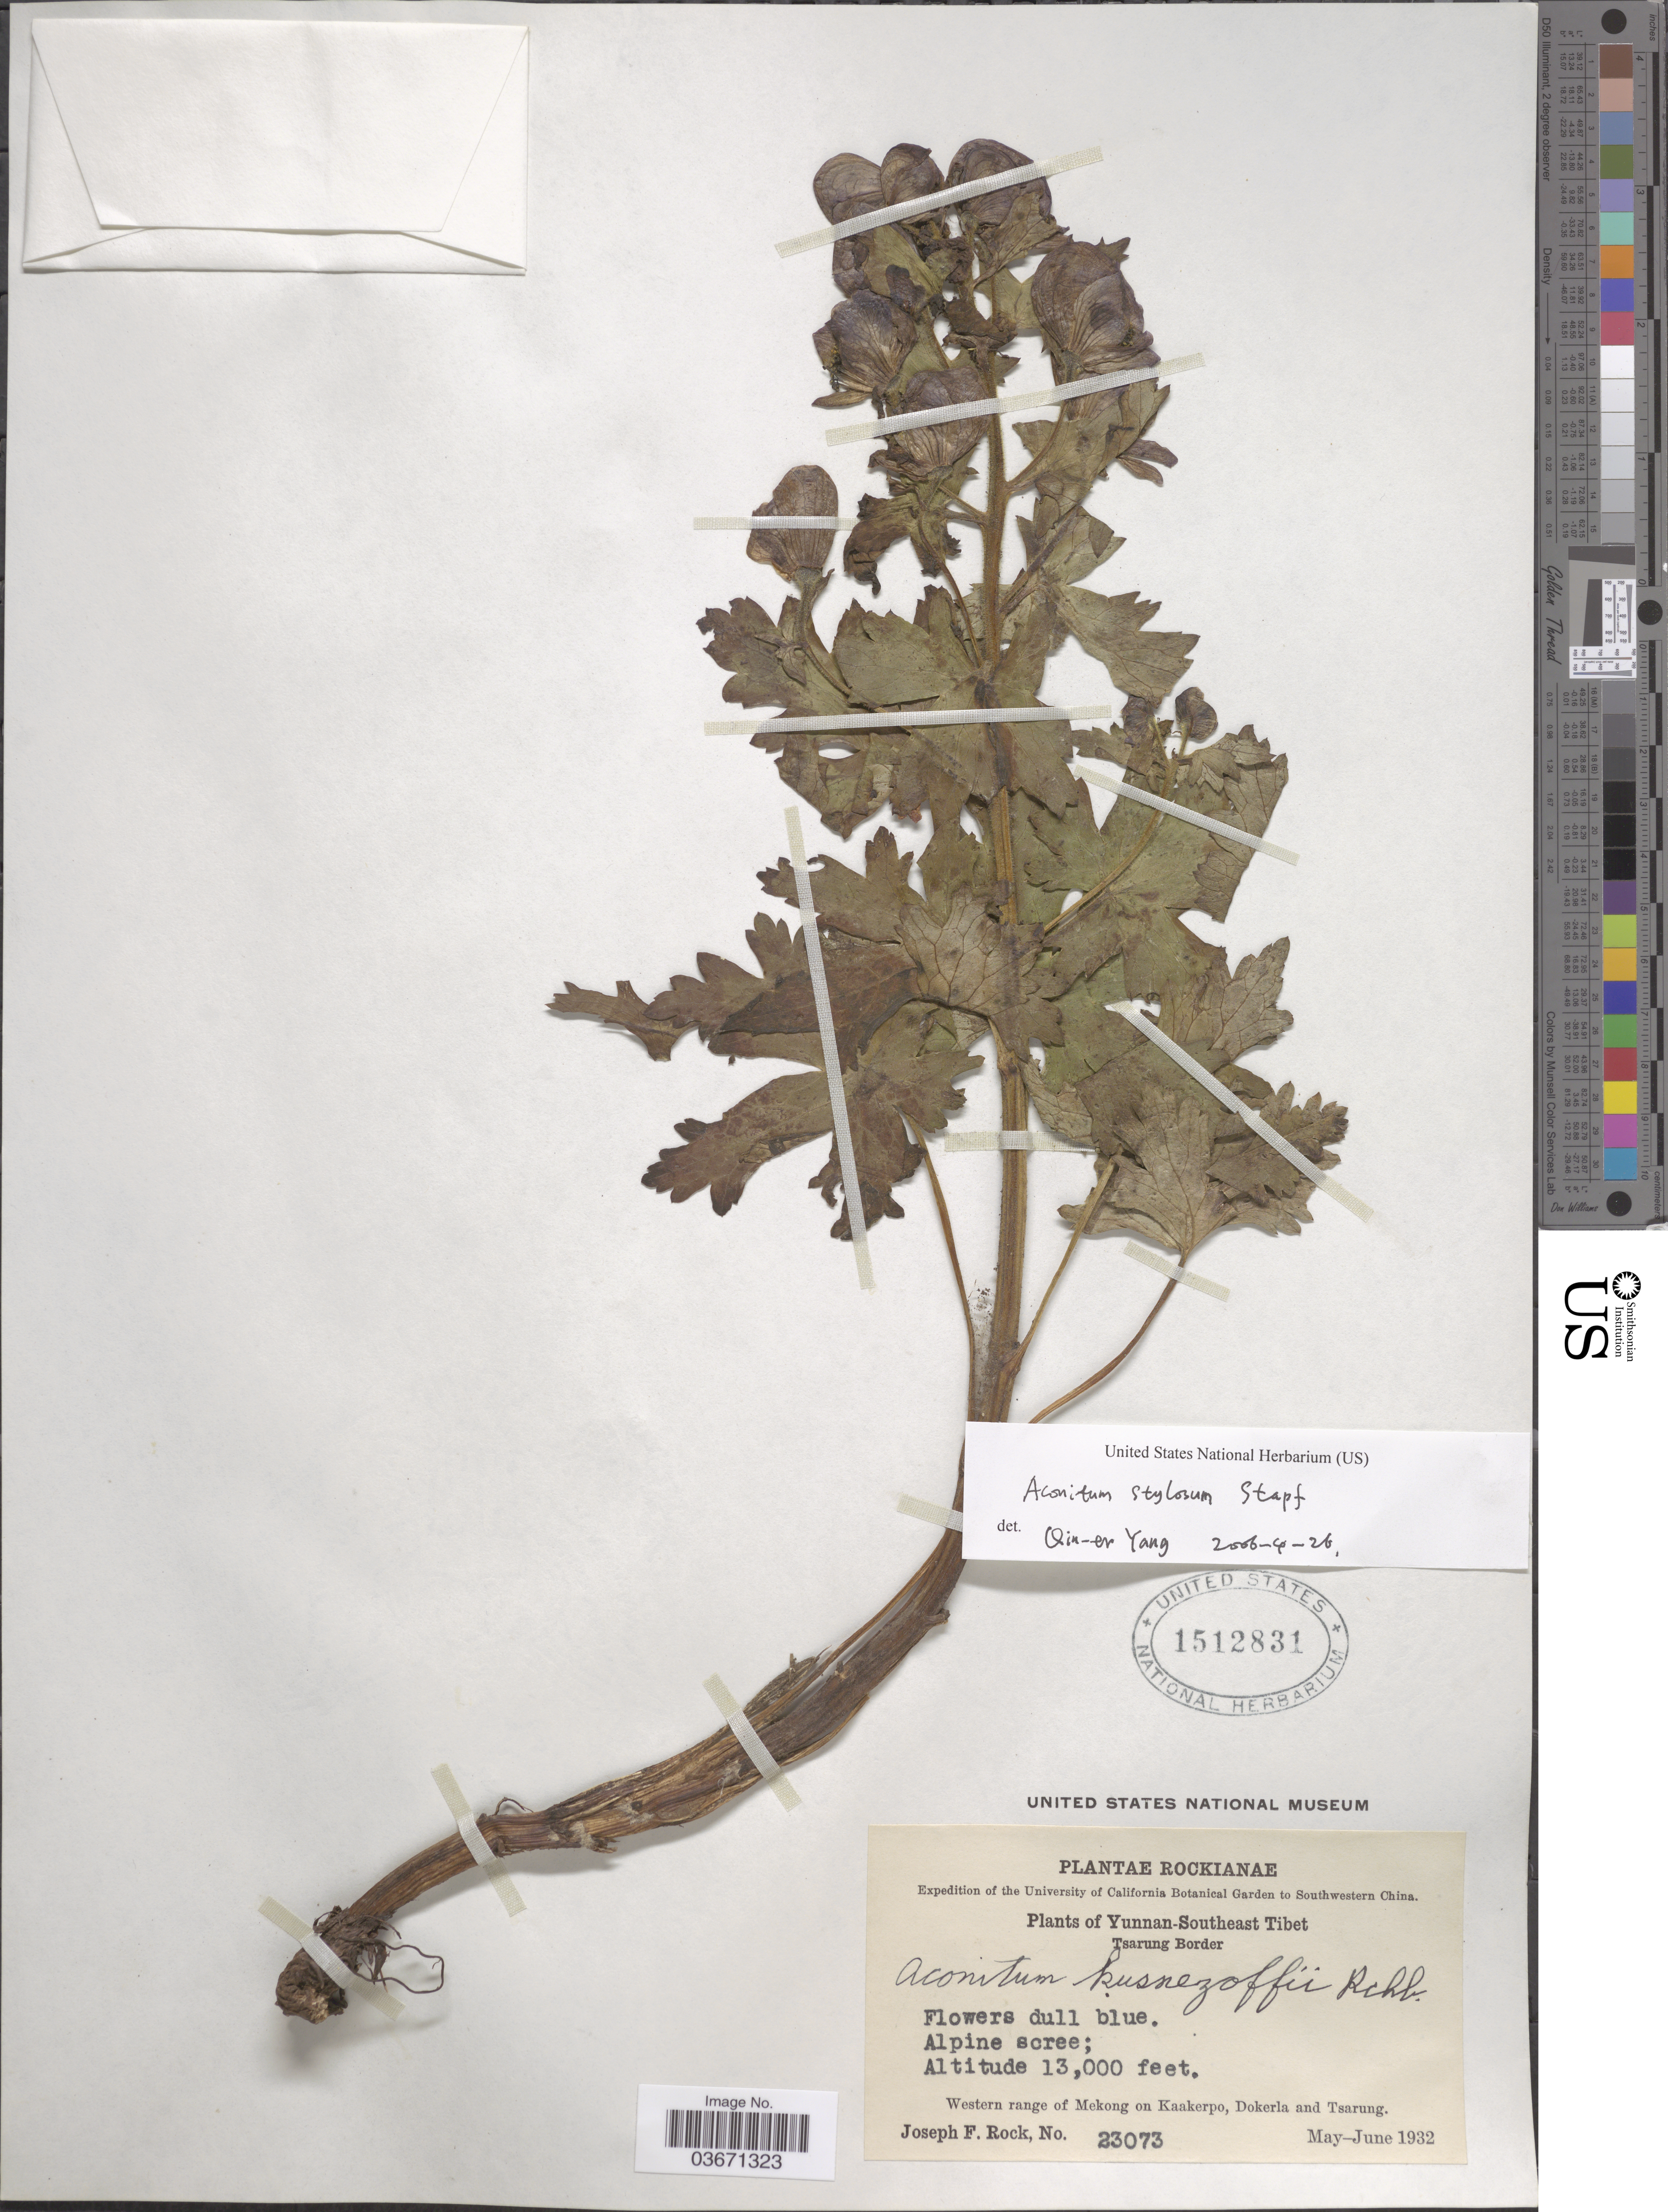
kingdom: Plantae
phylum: Tracheophyta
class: Magnoliopsida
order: Ranunculales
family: Ranunculaceae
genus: Aconitum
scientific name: Aconitum stylosum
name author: Stapf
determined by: Yang, Q. E.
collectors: J. F. Rock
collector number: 23073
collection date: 1932-05/1932-06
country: China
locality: Southwestern China. Yunnan-Southeast Tibet. Tsarung Border. Western range of Mekong on Kaakerpo, Dokeria and Tsarung.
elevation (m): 3962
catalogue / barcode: US 1512831